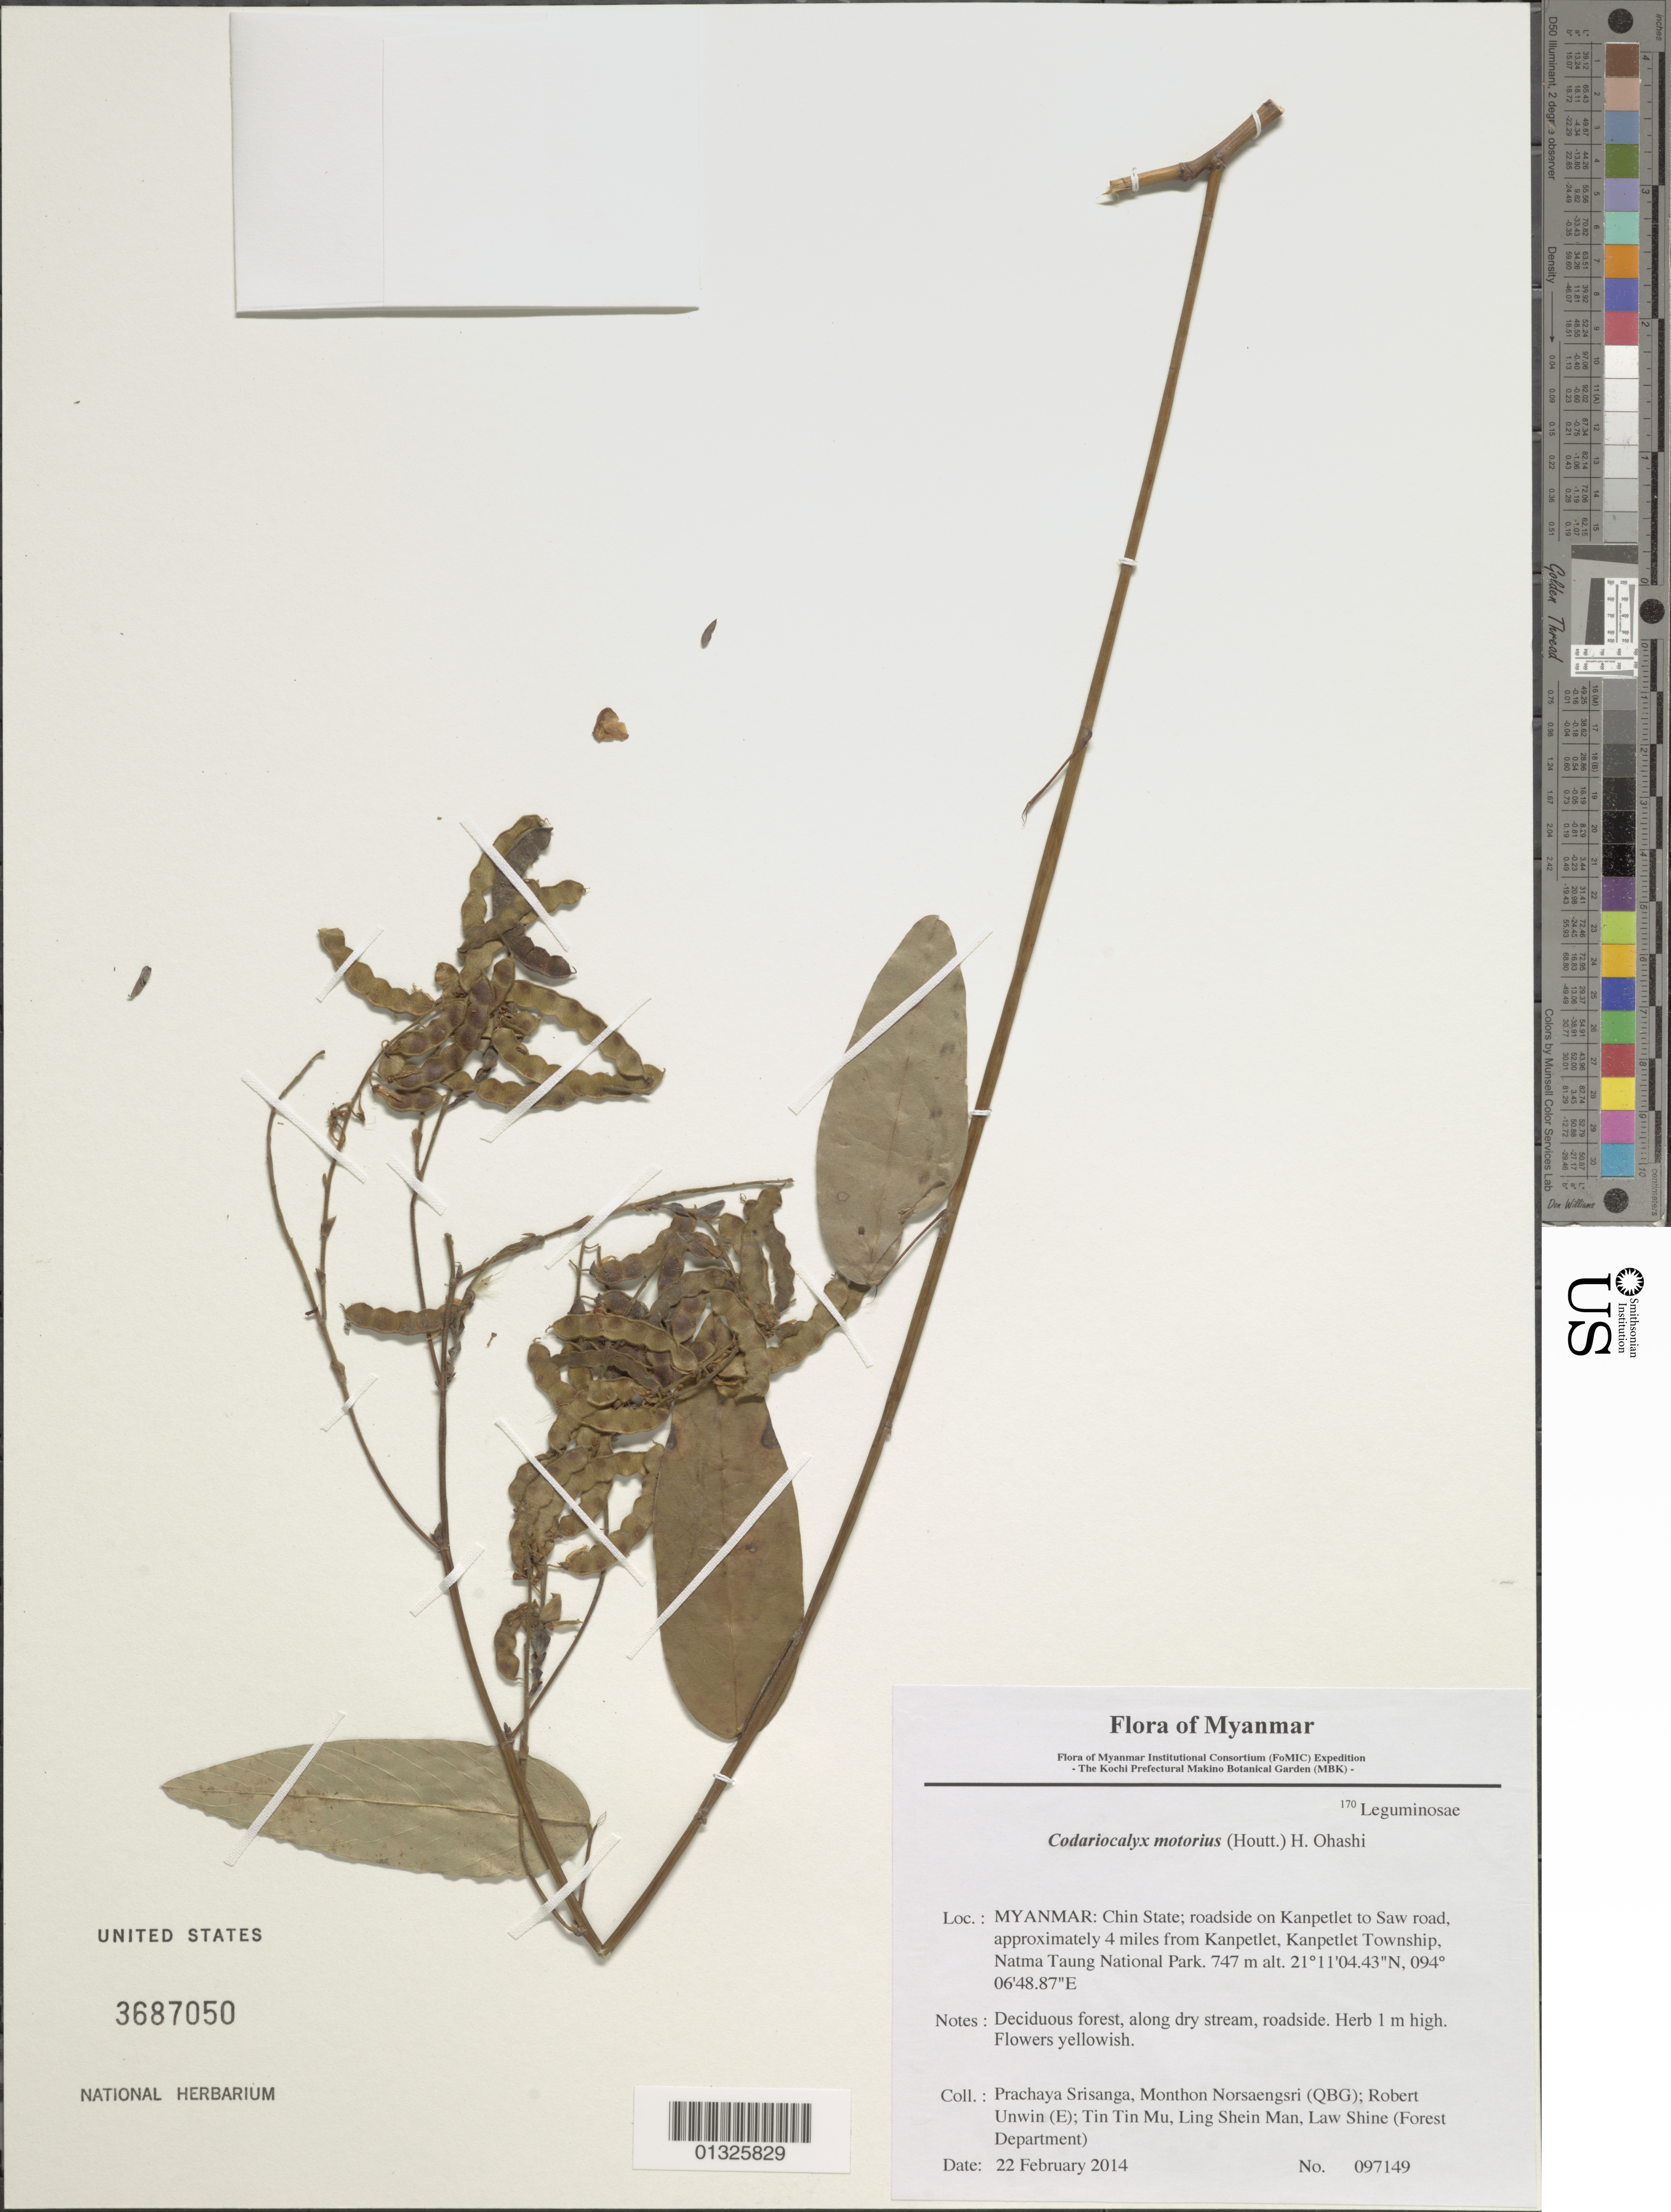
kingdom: Plantae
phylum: Tracheophyta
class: Magnoliopsida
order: Fabales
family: Fabaceae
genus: Codariocalyx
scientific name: Codariocalyx motorius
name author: (Houtt.) H. Ohashi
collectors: P. Srisanga, M. Norsaengsri, R. Unwin, Tin Tin Mu, Ling Shein Man & L. Shine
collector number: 97149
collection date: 2014-02-22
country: Myanmar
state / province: Chin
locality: Roadside on Kanpetlet to Saw road, approximately 4 miles from Kanpetlet, Kanpetlet Township, Natma Taung National Park.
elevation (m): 747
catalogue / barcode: US 3687050